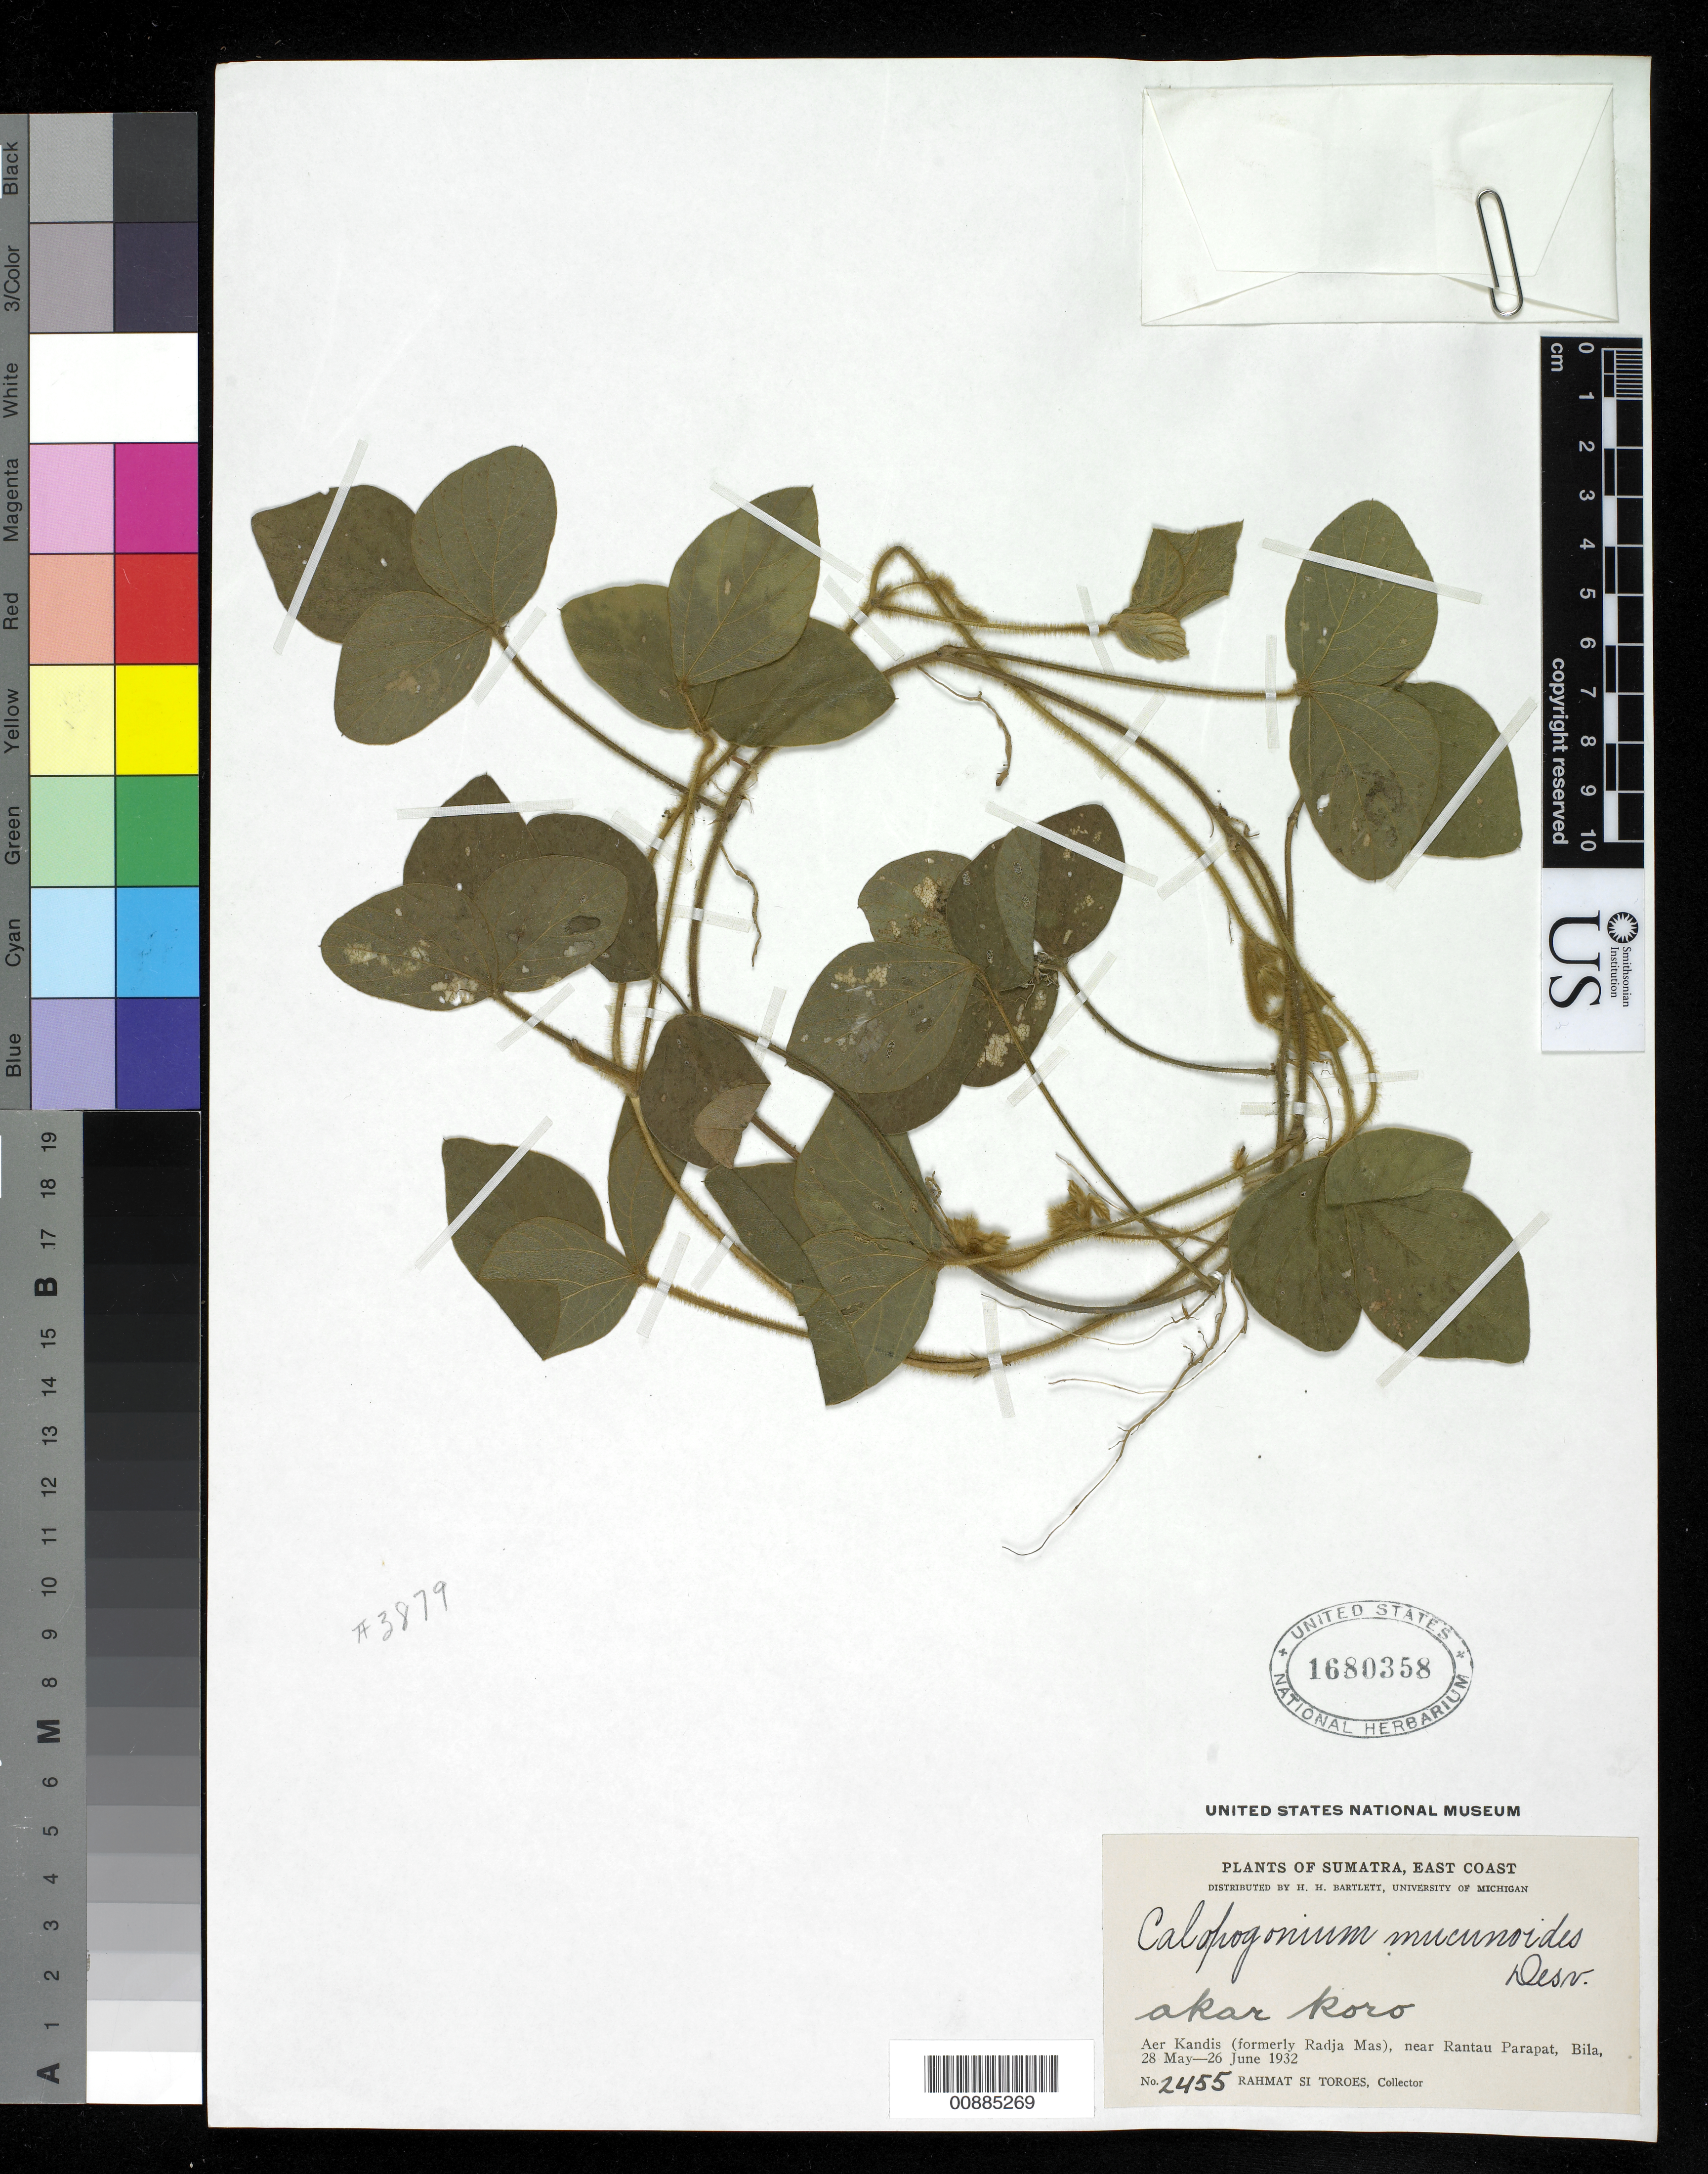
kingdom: Plantae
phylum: Tracheophyta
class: Magnoliopsida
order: Fabales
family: Fabaceae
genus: Calopogonium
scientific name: Calopogonium mucunoides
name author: Desv.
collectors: Rahmat Si Boeea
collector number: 2455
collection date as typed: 28 May 1932 to 26 Jun 1932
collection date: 1932-05-28/1932-06-26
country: Indonesia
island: Sumatra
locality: Aer Kandis (formerly Radja Mas), near Rantau Parapat, Bila.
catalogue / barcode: US 1680358